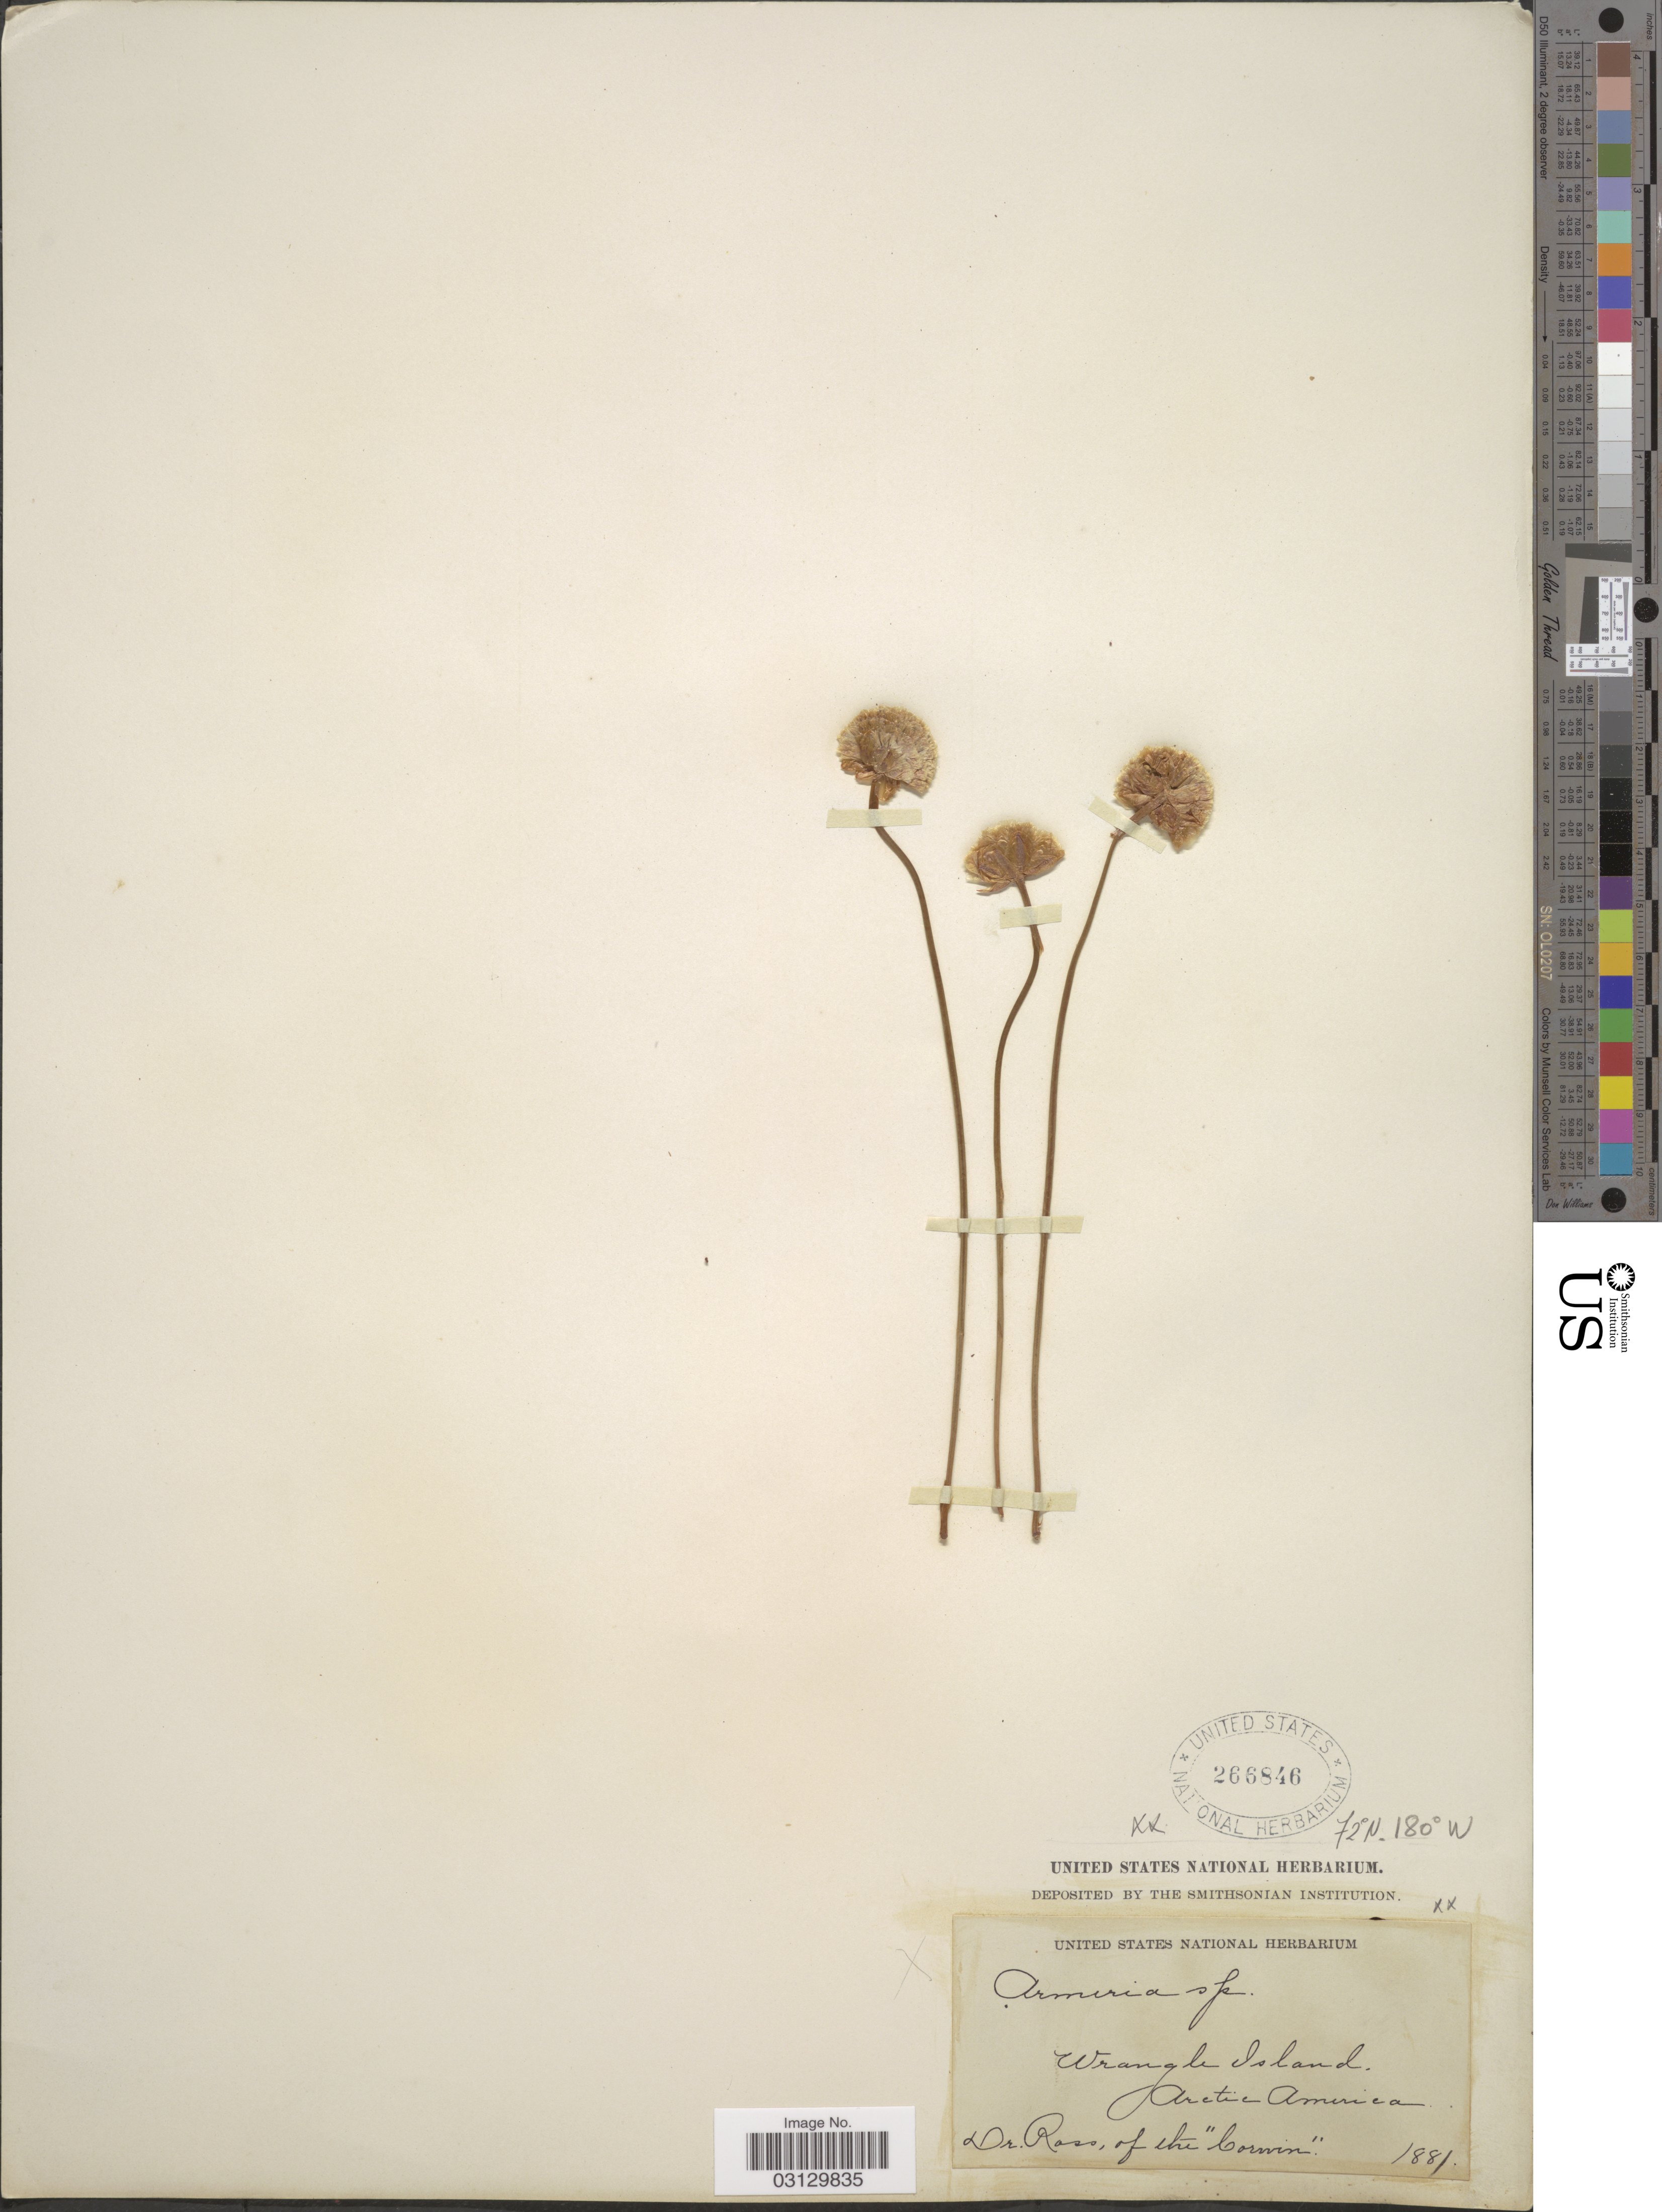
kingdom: Plantae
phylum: Tracheophyta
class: Magnoliopsida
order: Caryophyllales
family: Plumbaginaceae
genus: Armeria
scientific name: Armeria maritima subsp. sibirica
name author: (Turcz. ex Boiss.) Nyman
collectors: -. Ross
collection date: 1881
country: Russian Federation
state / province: Chukotka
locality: Wrangle Island. Arctic America.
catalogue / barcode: US 266846